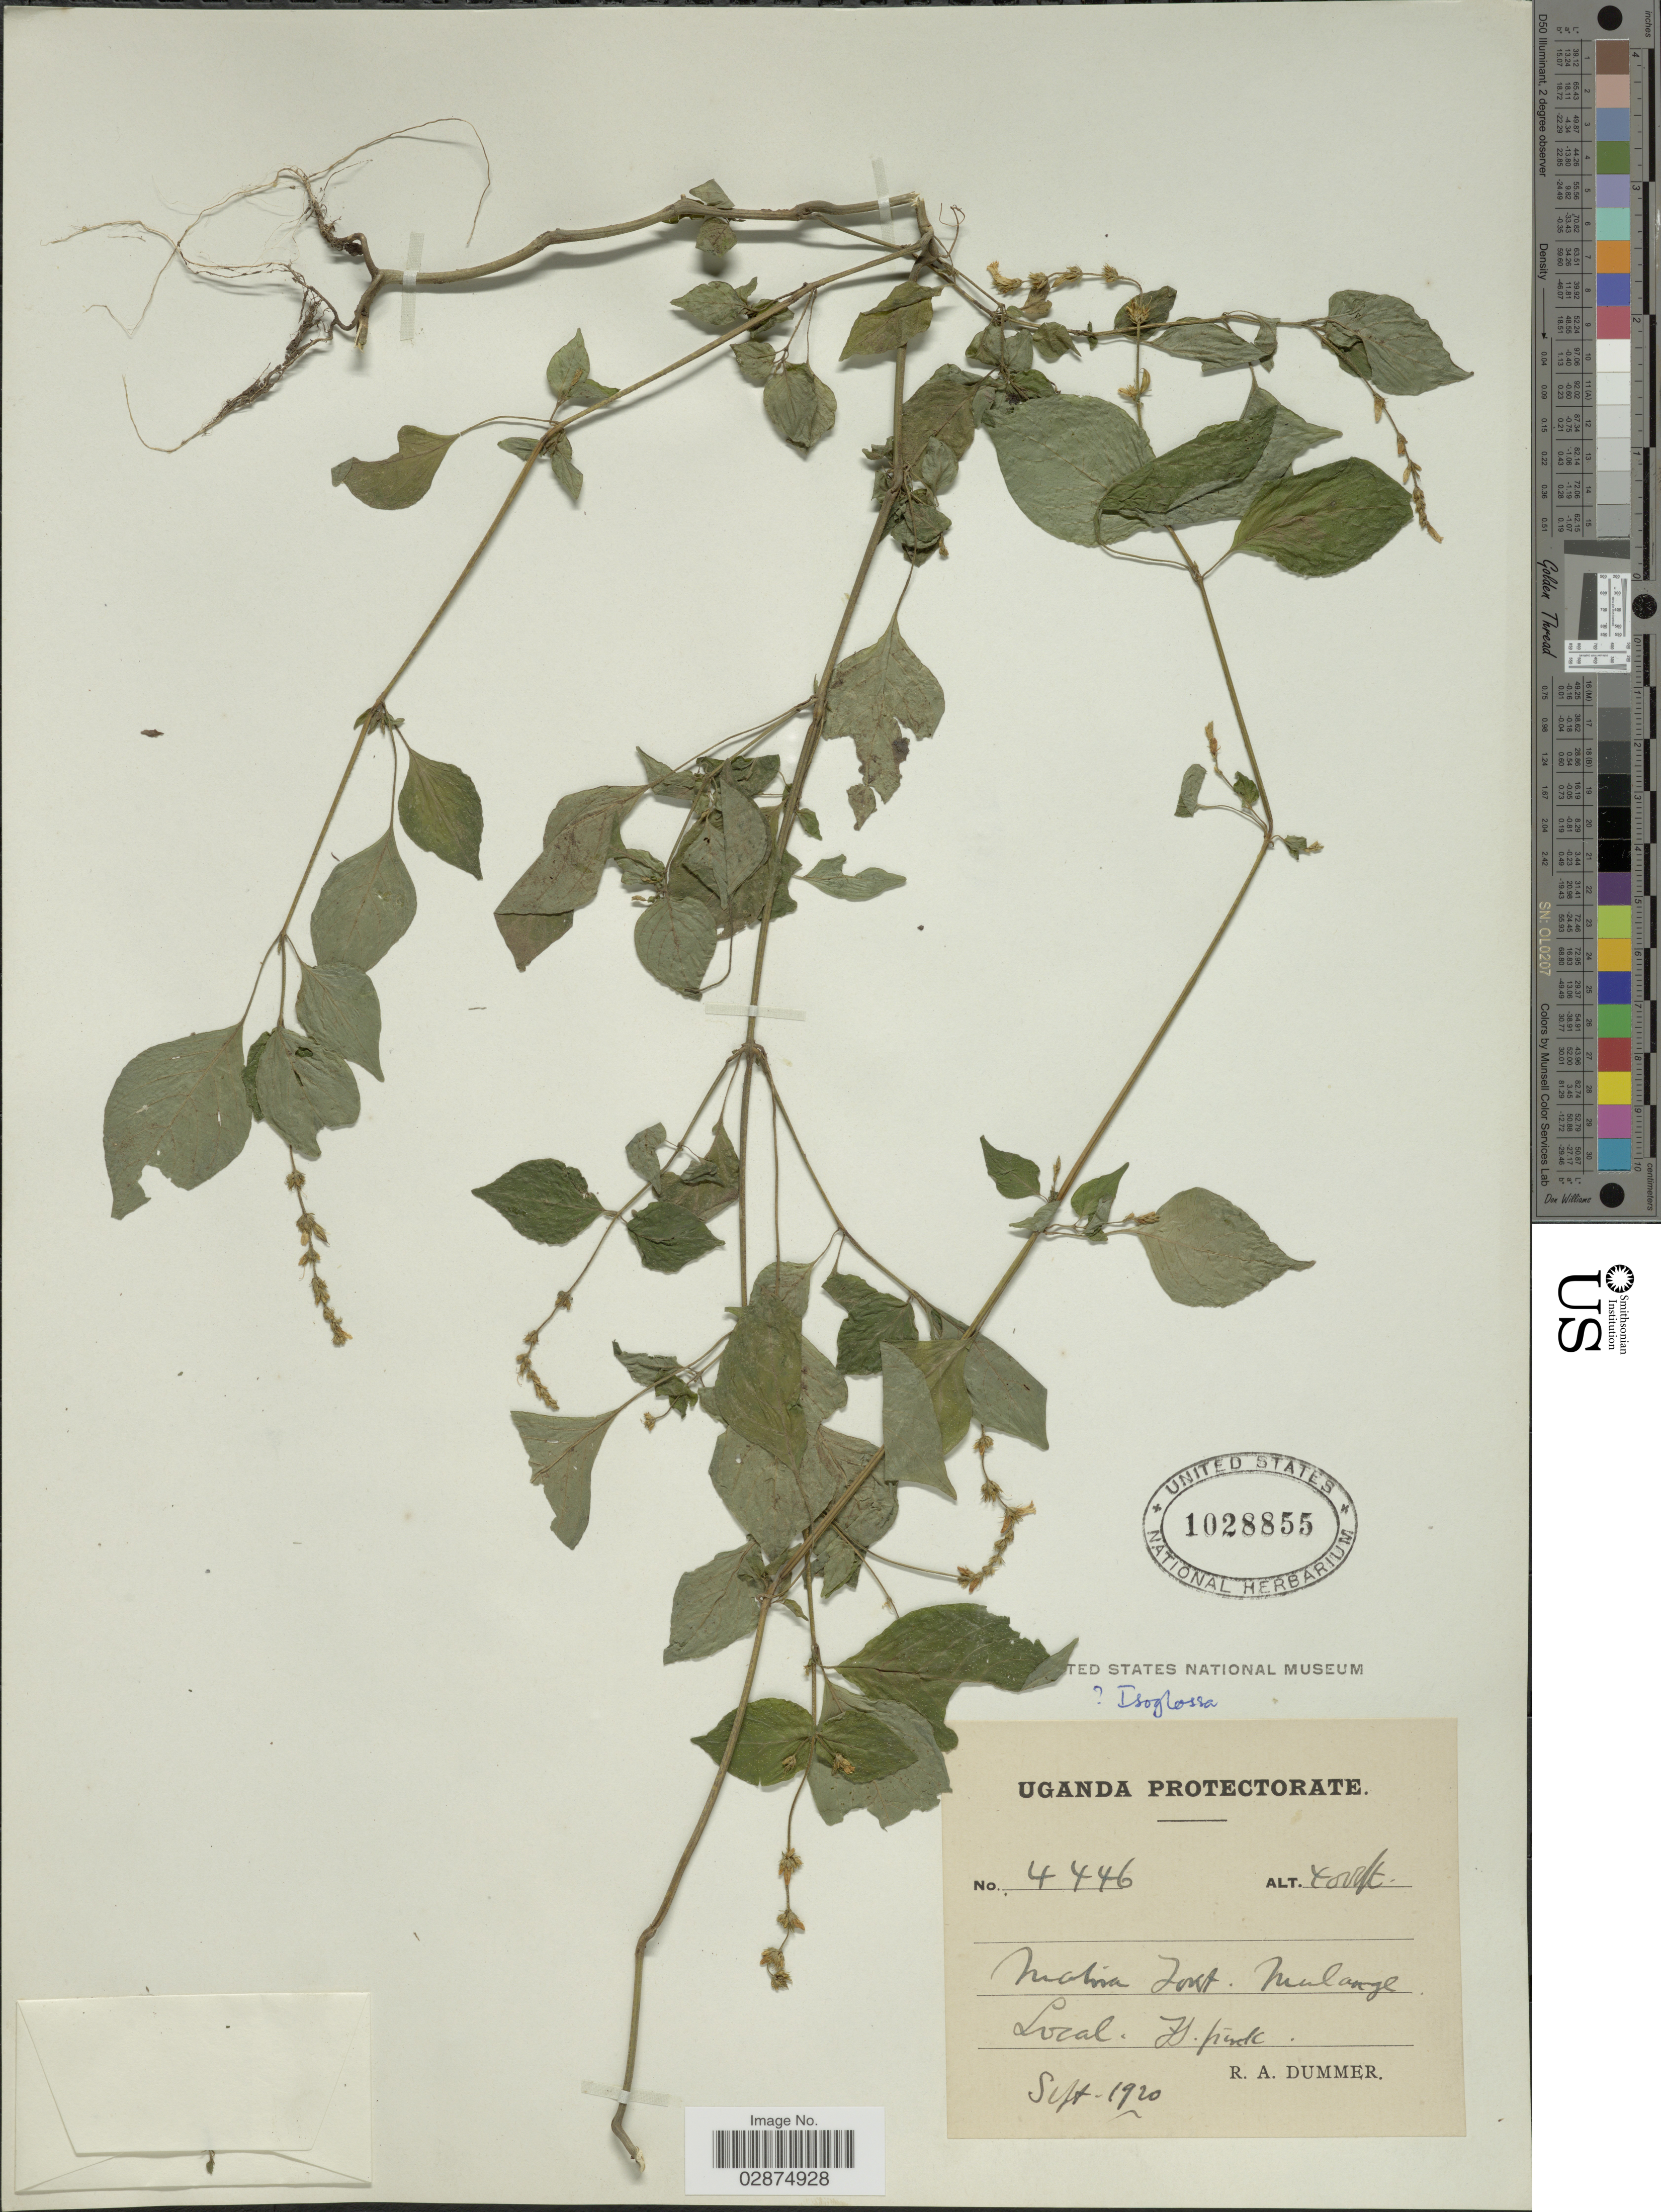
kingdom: Plantae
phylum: Tracheophyta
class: Magnoliopsida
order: Lamiales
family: Acanthaceae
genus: Isoglossa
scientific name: Isoglossa sp.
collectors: R. Dümmer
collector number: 4446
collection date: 1920-09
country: Uganda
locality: Uganda Protectorate. Machima Forest. Mulange.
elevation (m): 1219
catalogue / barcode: US 1028855